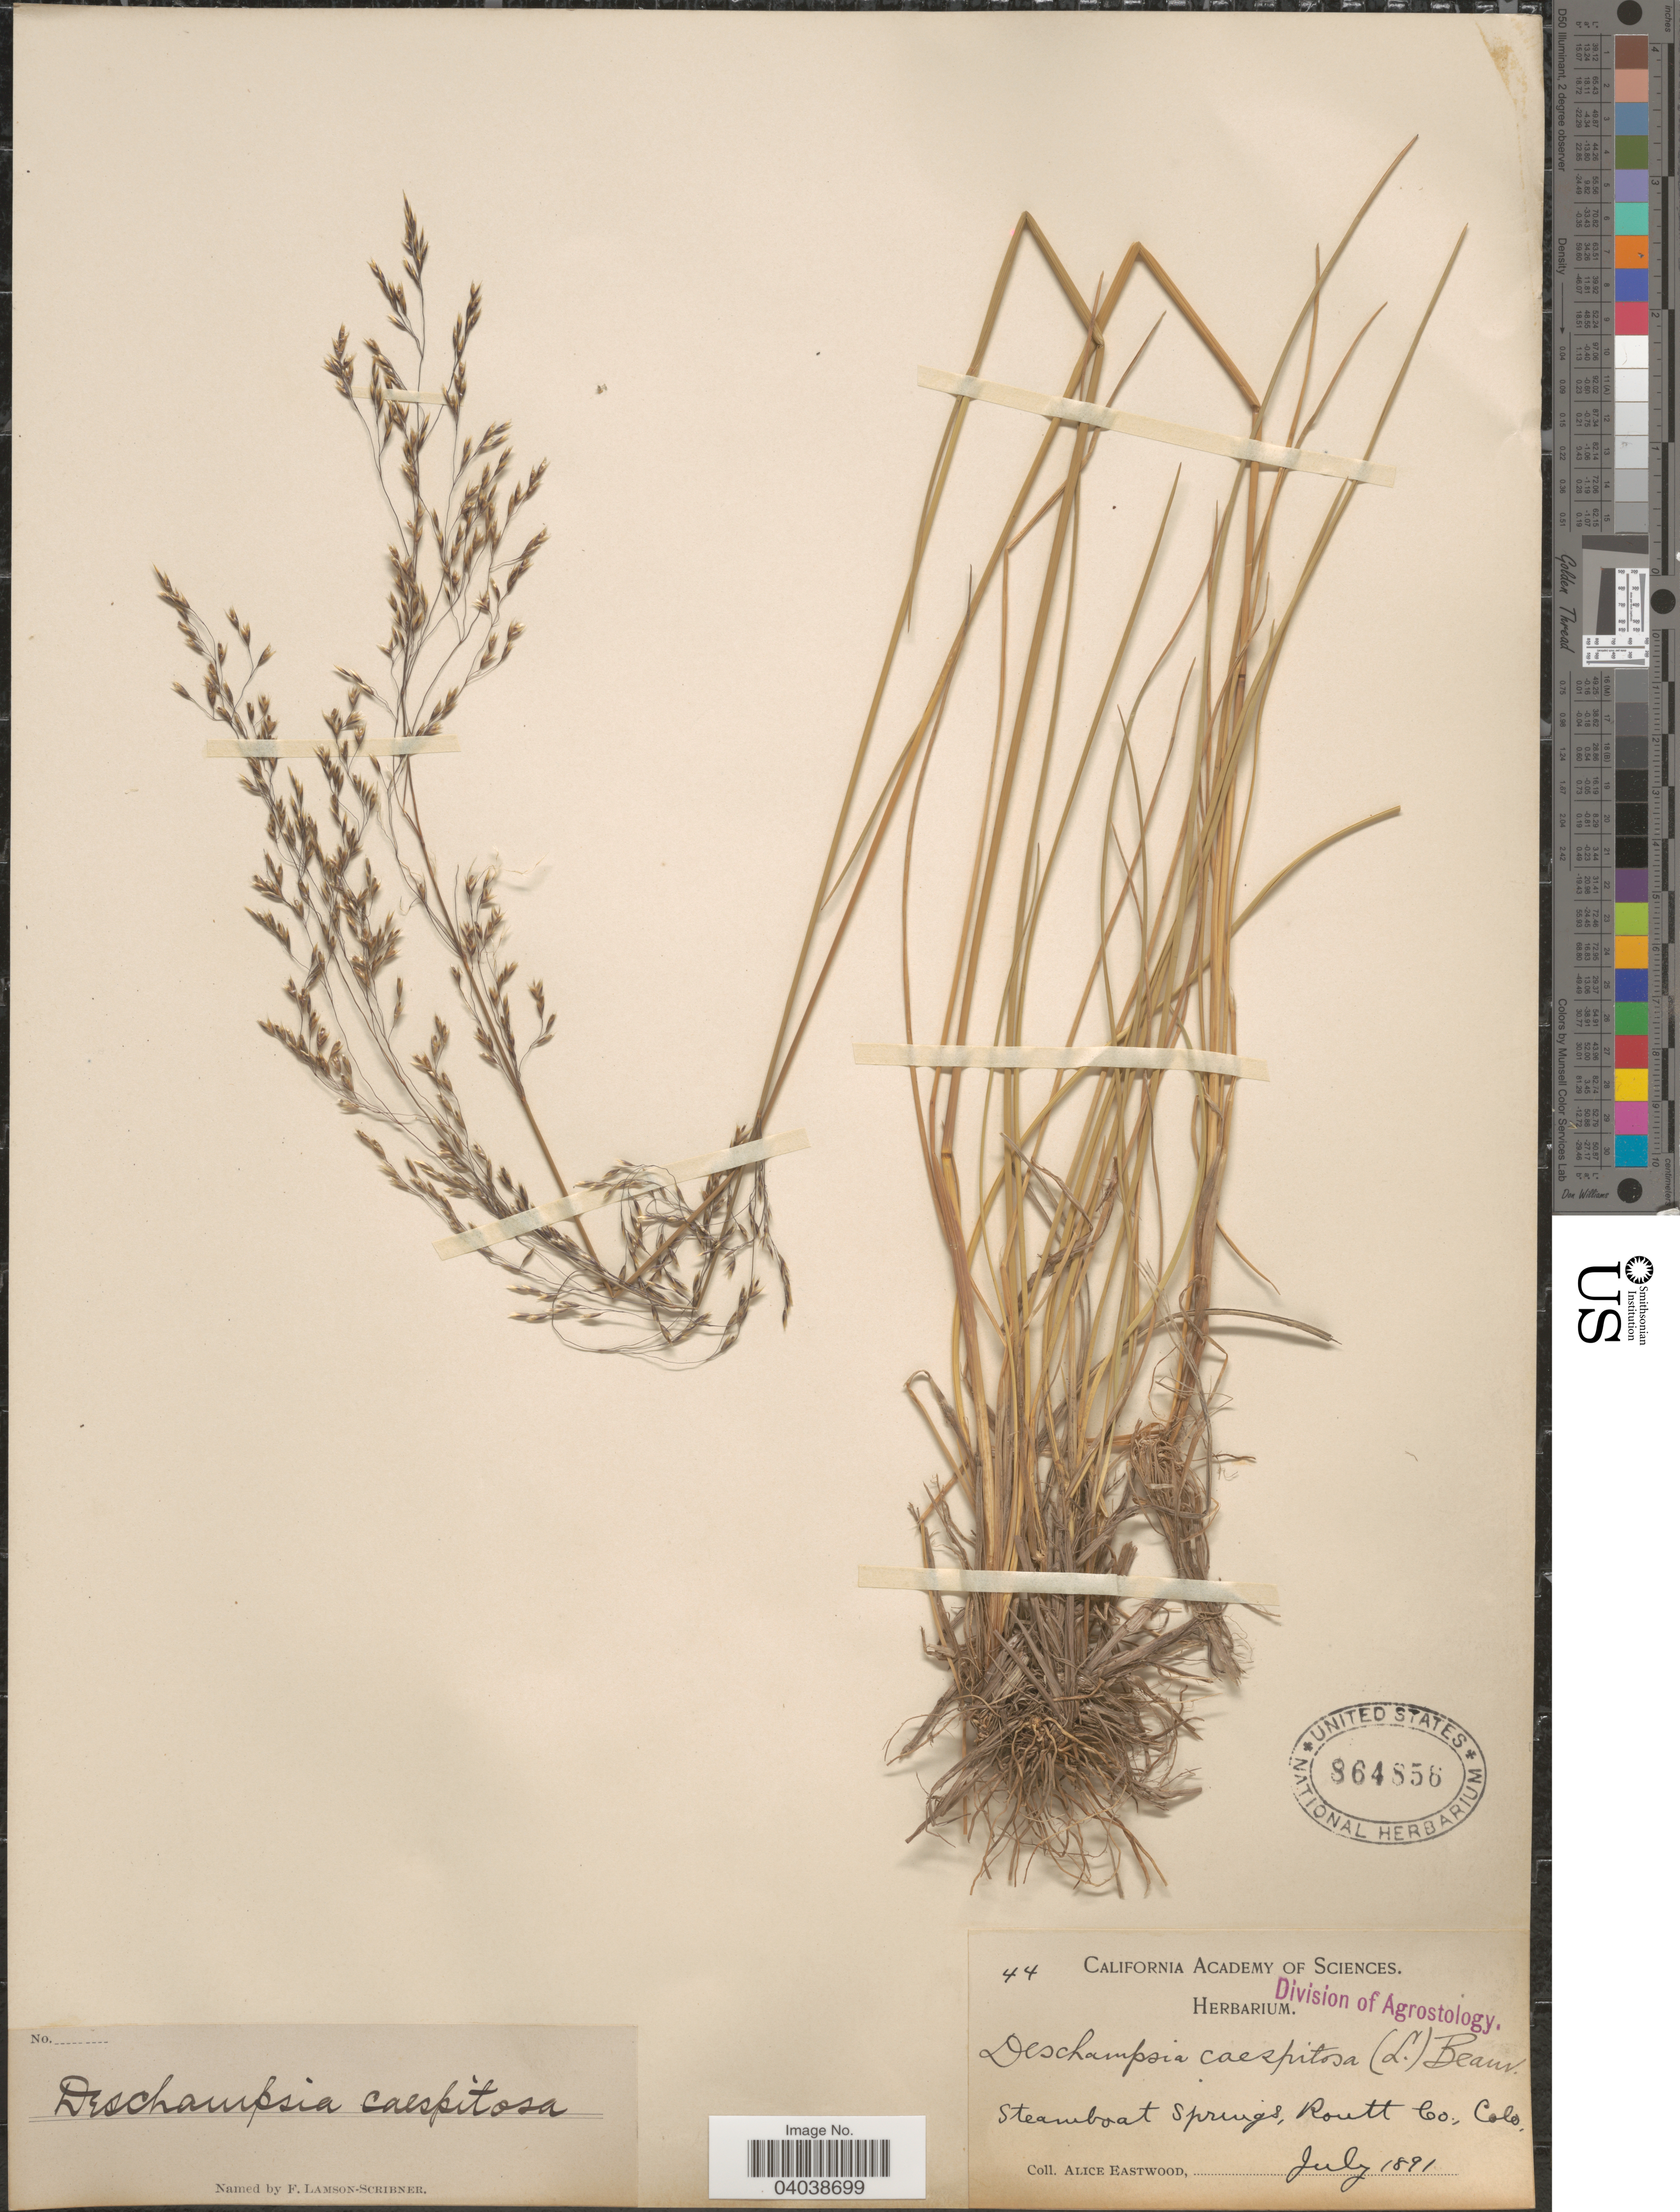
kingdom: Plantae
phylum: Tracheophyta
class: Liliopsida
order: Poales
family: Poaceae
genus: Deschampsia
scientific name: Deschampsia cespitosa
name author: (L.) P. Beauv.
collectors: A. Eastwood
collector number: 44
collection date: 1891-07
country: United States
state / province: Colorado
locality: Steamboat Springs, Routt Co.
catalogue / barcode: US 864856